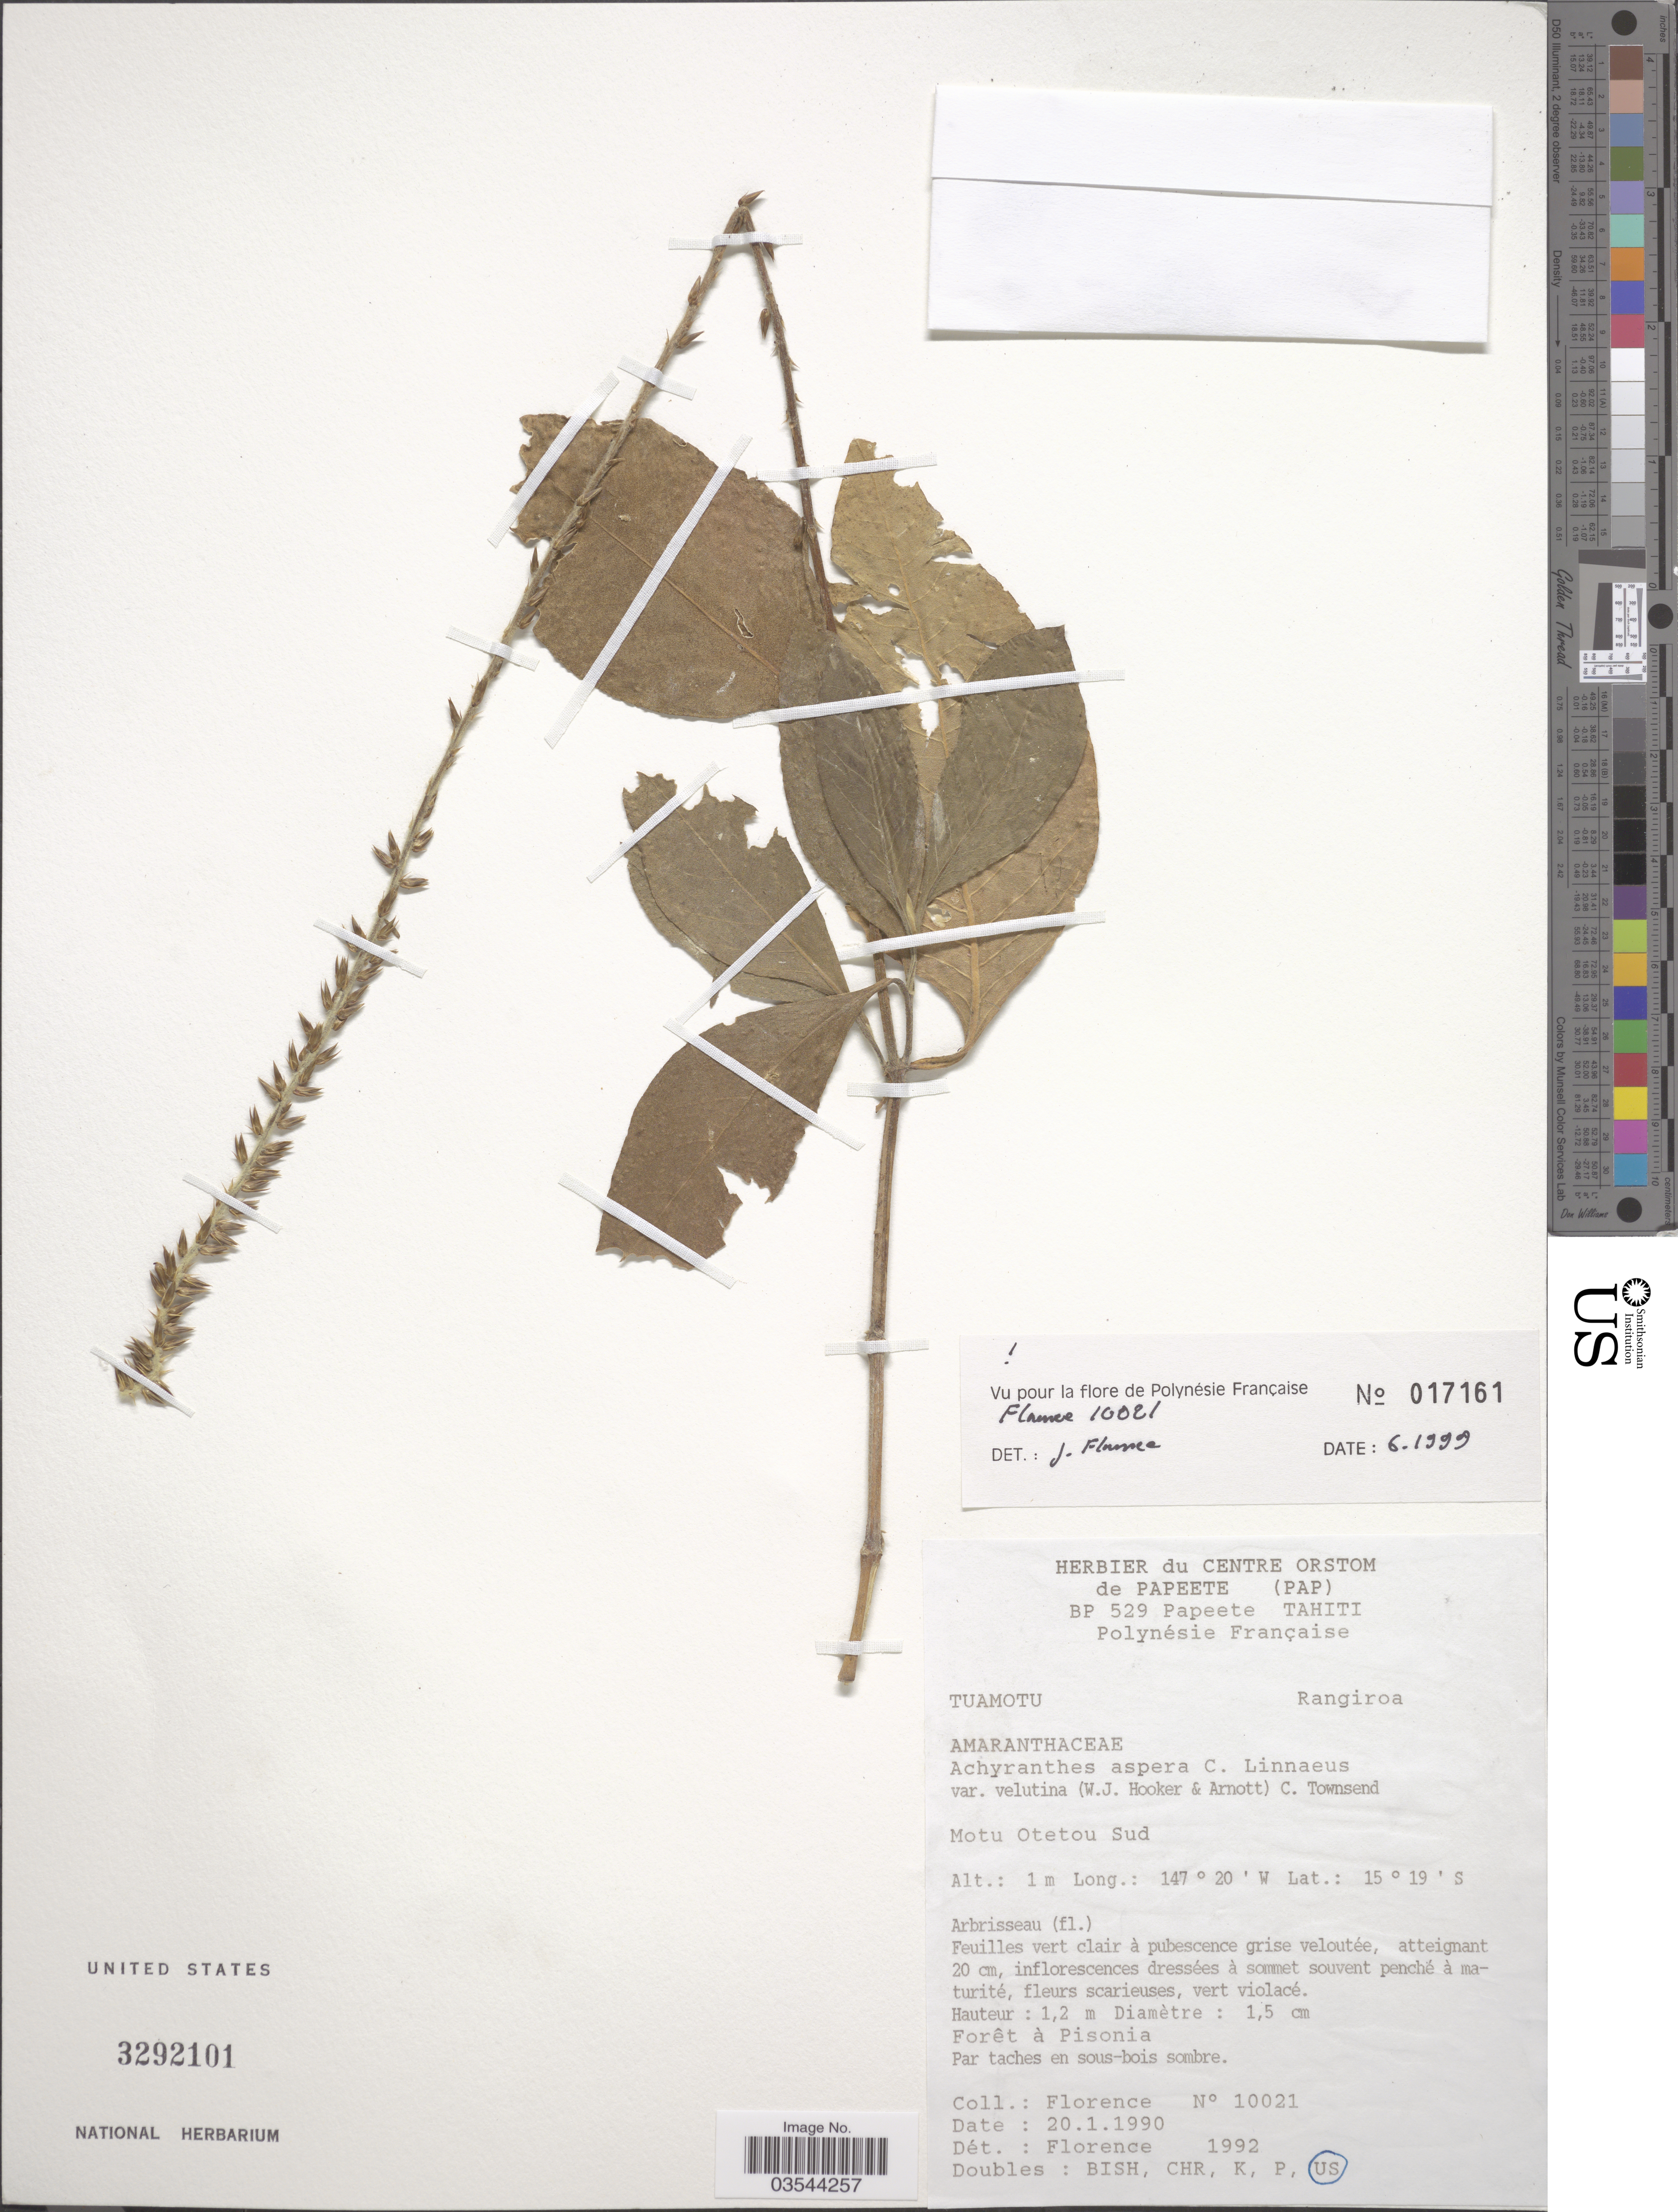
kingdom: Plantae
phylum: Tracheophyta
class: Magnoliopsida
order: Caryophyllales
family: Amaranthaceae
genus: Achyranthes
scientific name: Achyranthes aspera var. velutina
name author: (Hook. & Arn.) C. C. Towns.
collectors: -. Florence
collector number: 10021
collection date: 1990-01-20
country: French Polynesia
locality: Tuamotu Rangiroa. Motu Otetou Sud.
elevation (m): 1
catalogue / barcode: US 3292101